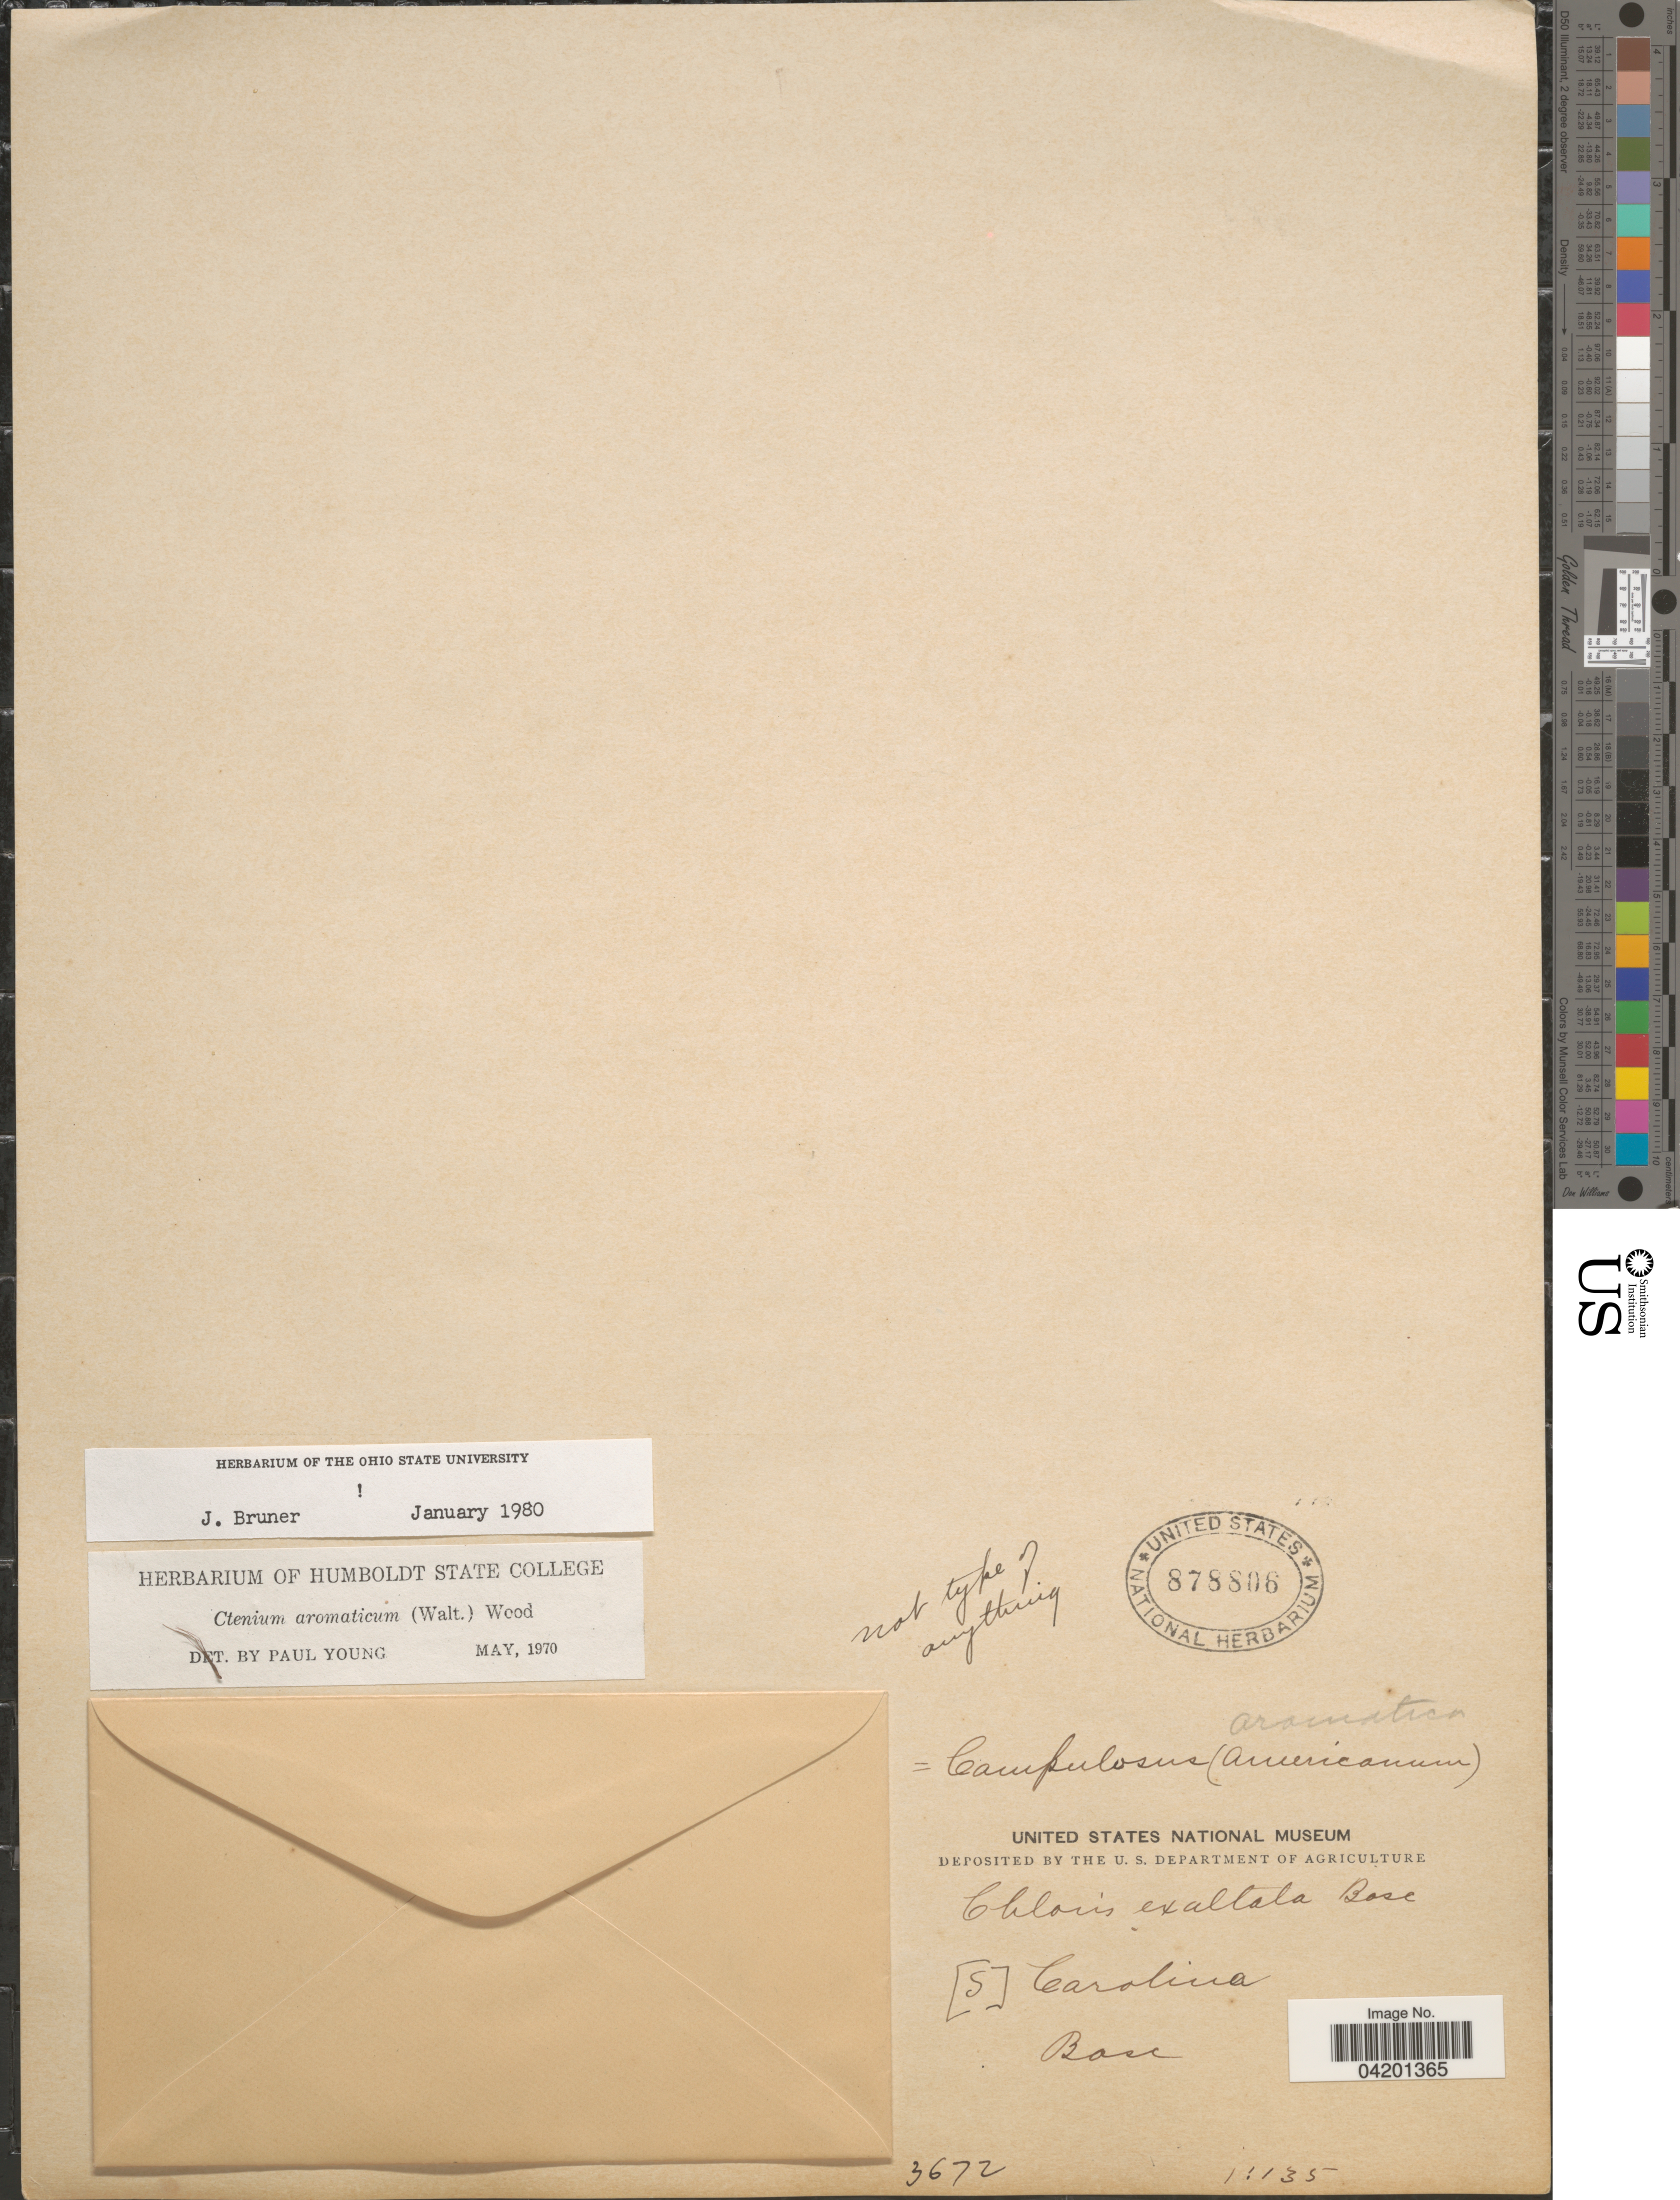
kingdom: Plantae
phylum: Tracheophyta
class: Liliopsida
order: Poales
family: Poaceae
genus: Ctenium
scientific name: Ctenium aromaticum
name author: (Walter) Alph. Wood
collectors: Bosc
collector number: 3672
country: United States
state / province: South Carolina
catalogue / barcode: US 878806